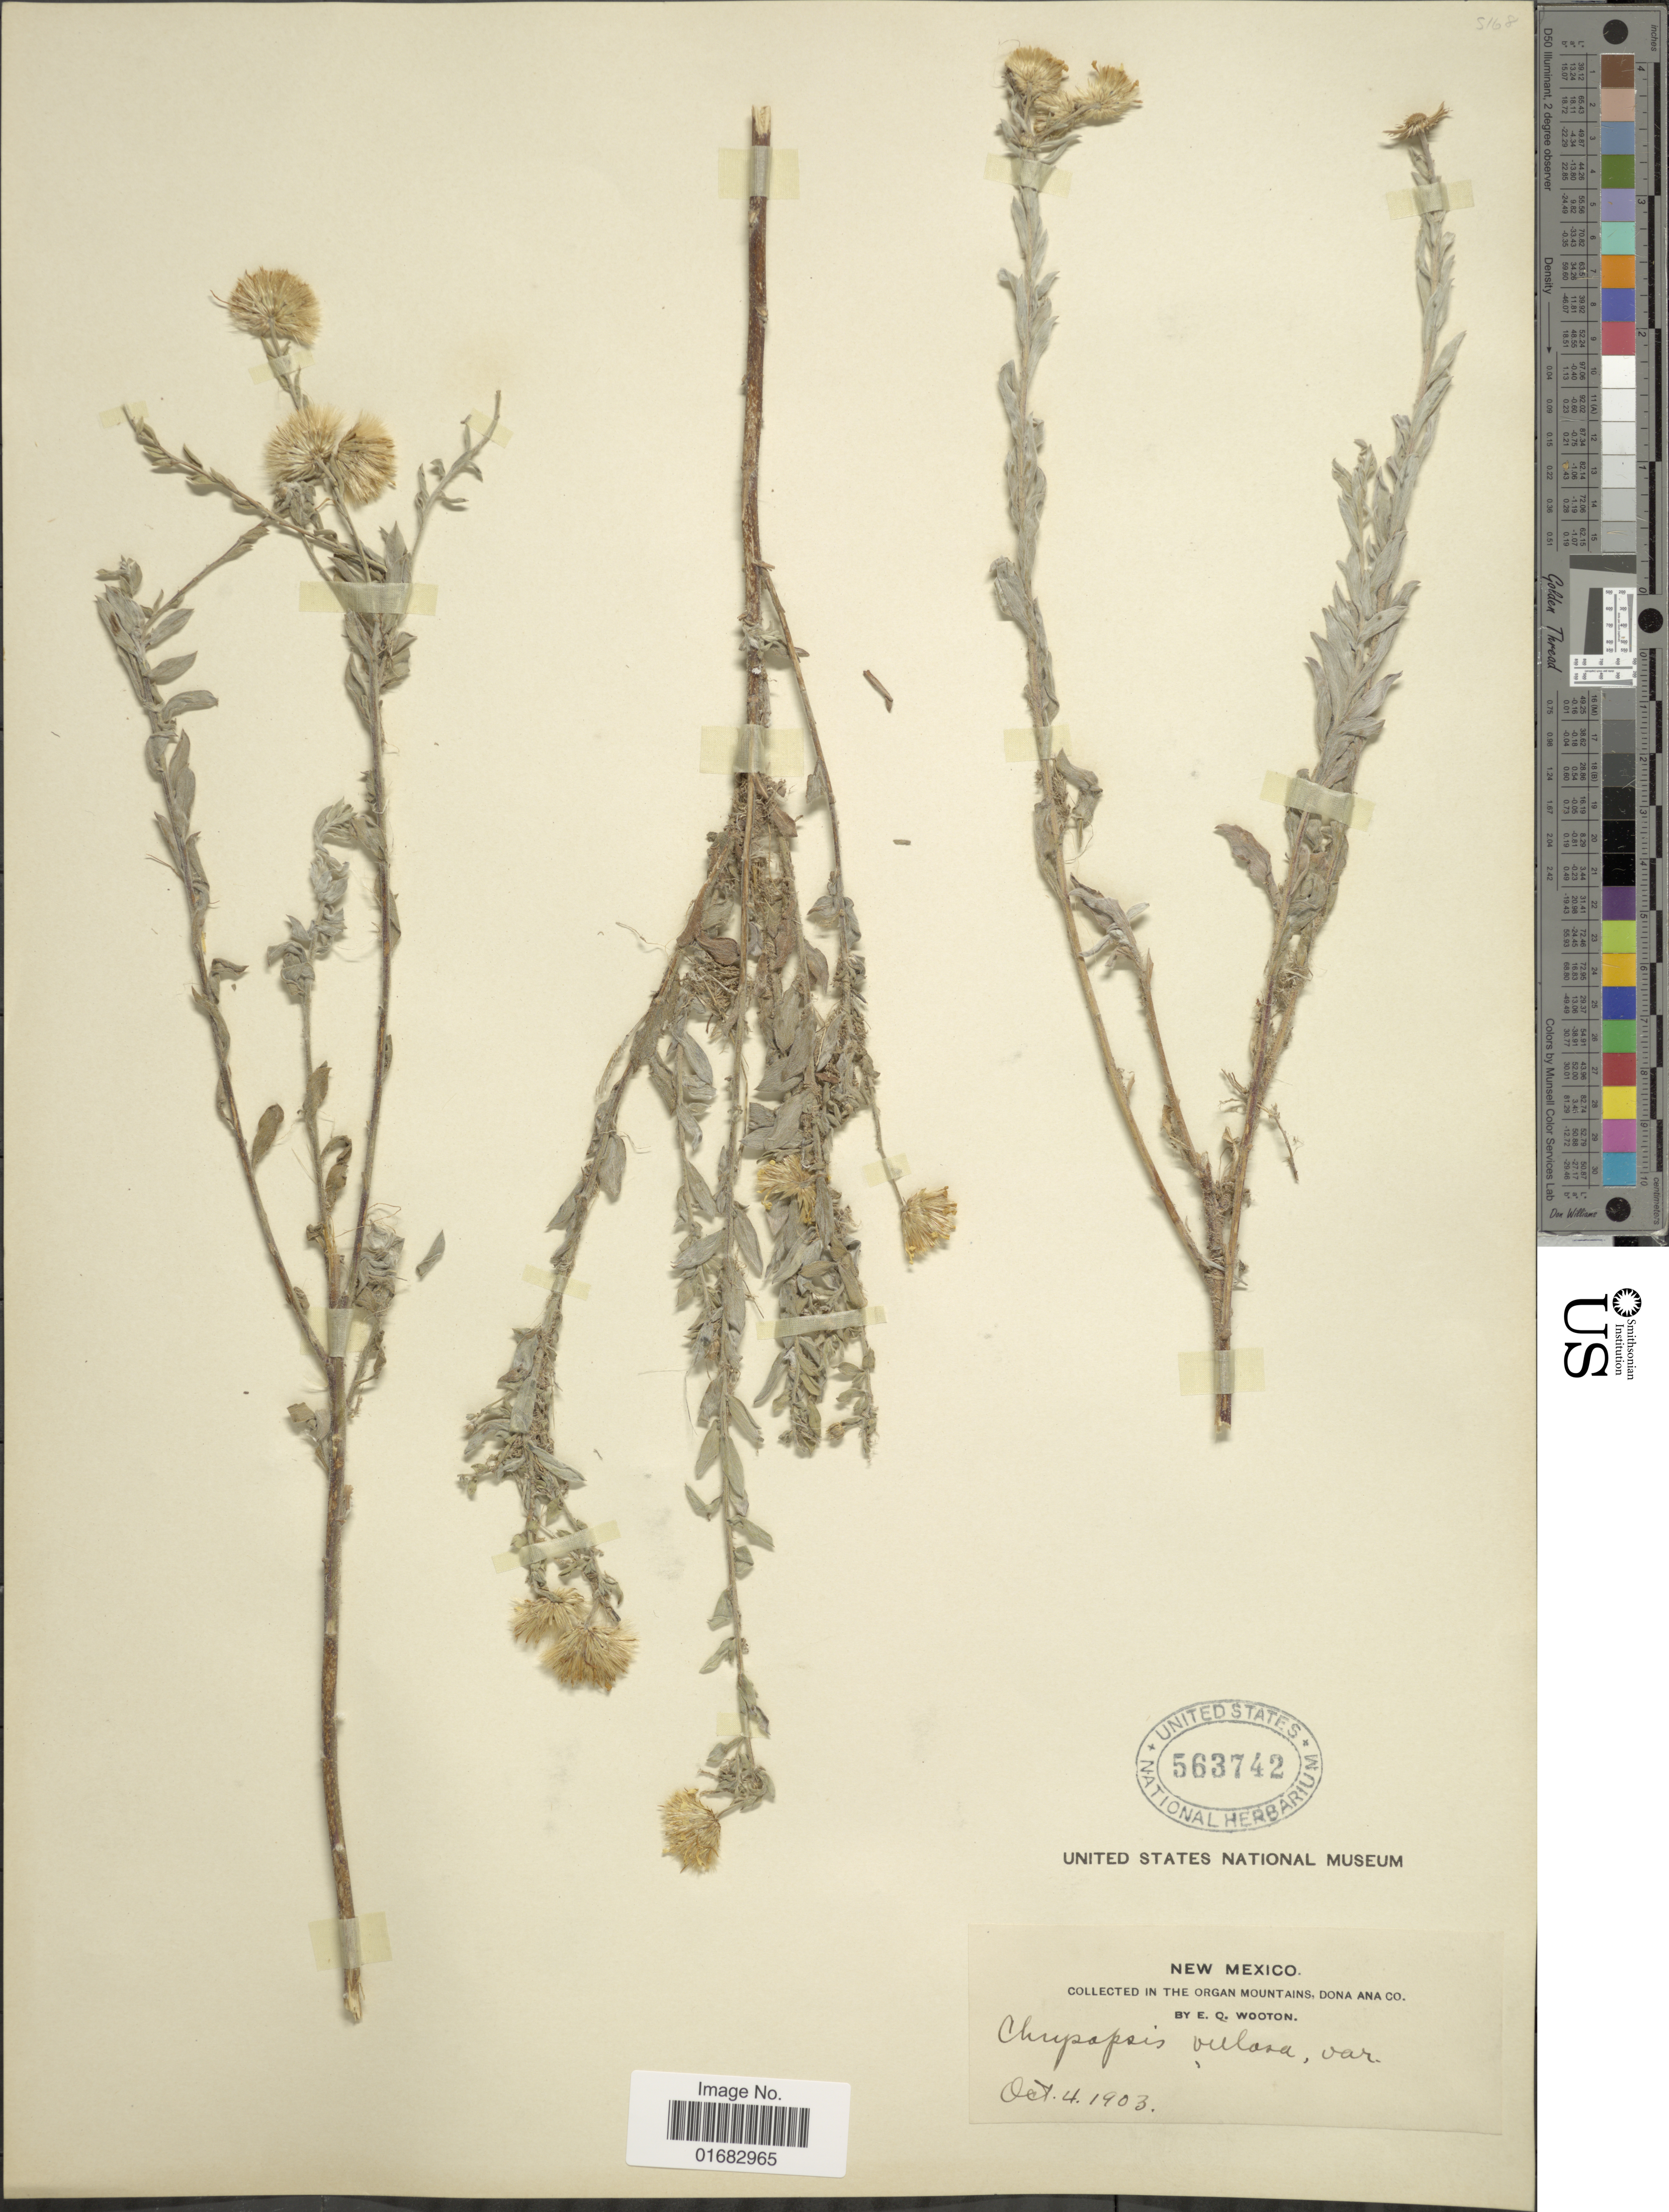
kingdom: Plantae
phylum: Tracheophyta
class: Magnoliopsida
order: Asterales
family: Asteraceae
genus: Heterotheca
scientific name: Heterotheca villosa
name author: (Pursh) Shinners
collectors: E. O. Wooton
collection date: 1903-10-04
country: United States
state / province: New Mexico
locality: In the Organ Mountains, Dona Ana Co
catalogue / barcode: US 563742